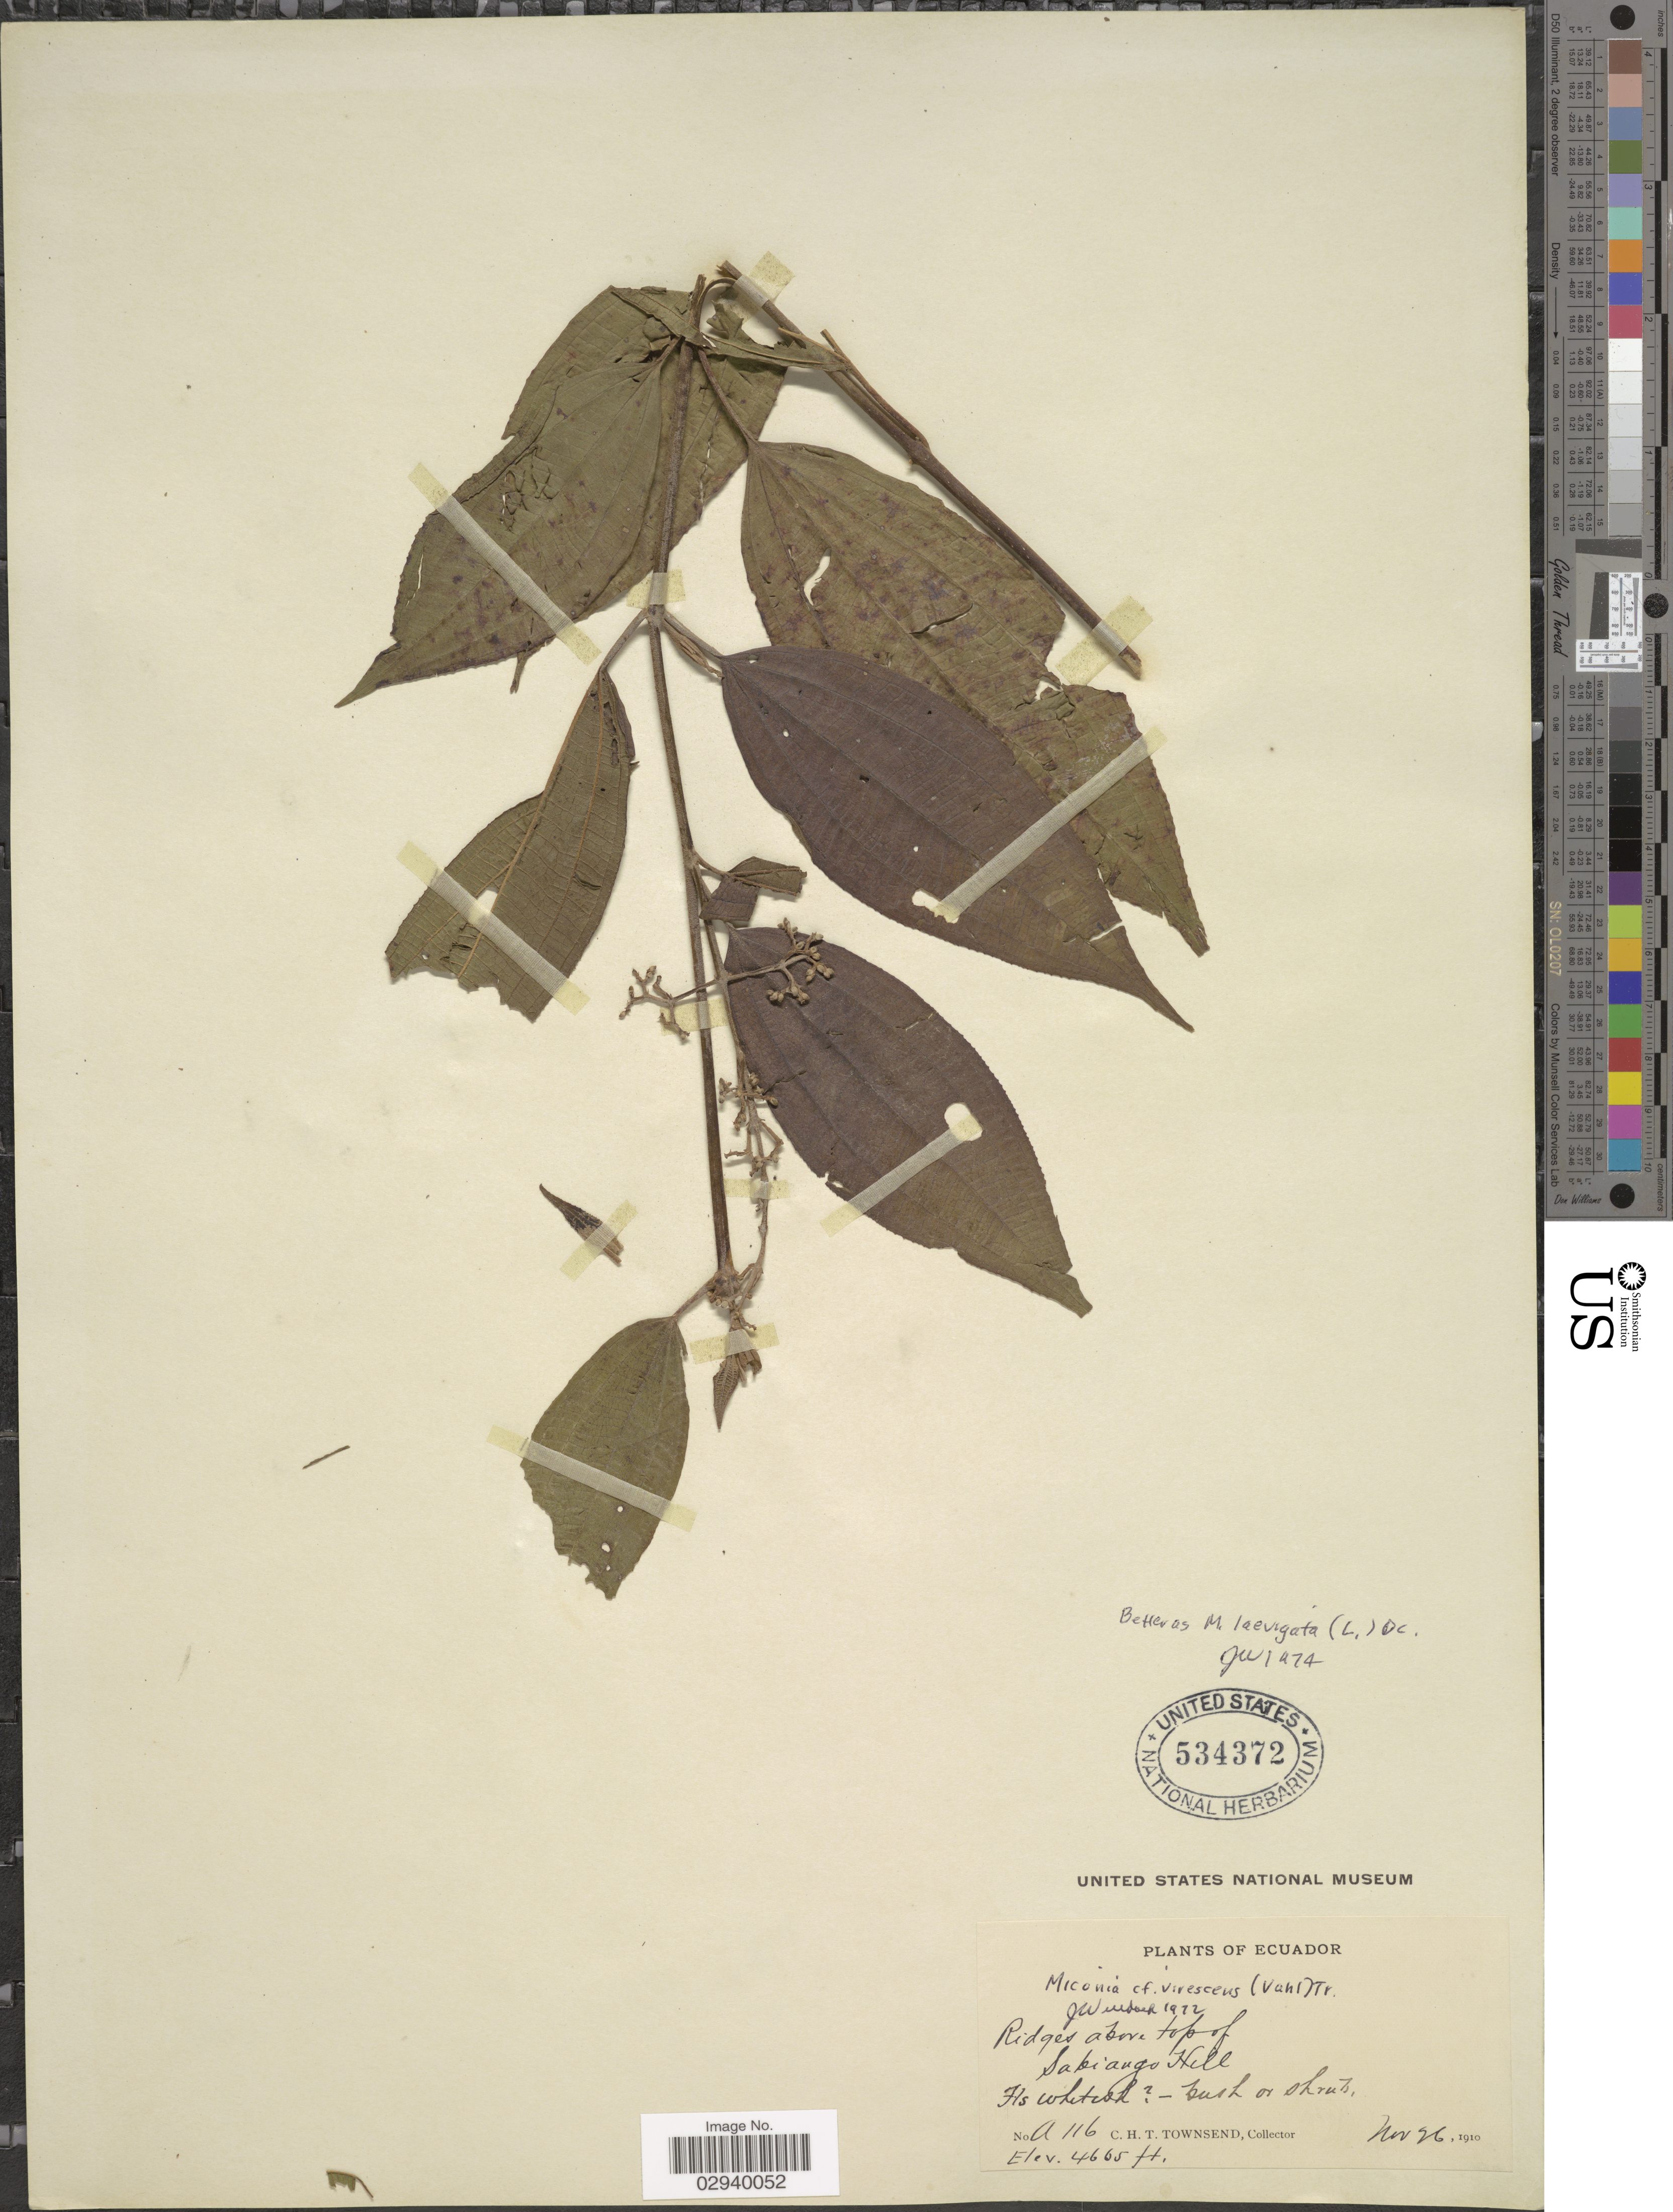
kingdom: Plantae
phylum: Tracheophyta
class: Magnoliopsida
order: Myrtales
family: Melastomataceae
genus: Miconia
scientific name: Miconia laevigata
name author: (L.) D. Don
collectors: C. H. T. Townsend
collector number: A116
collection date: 1910-11-26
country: Ecuador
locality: Ridges above top of Sabiango Hill.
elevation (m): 1422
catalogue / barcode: US 534372